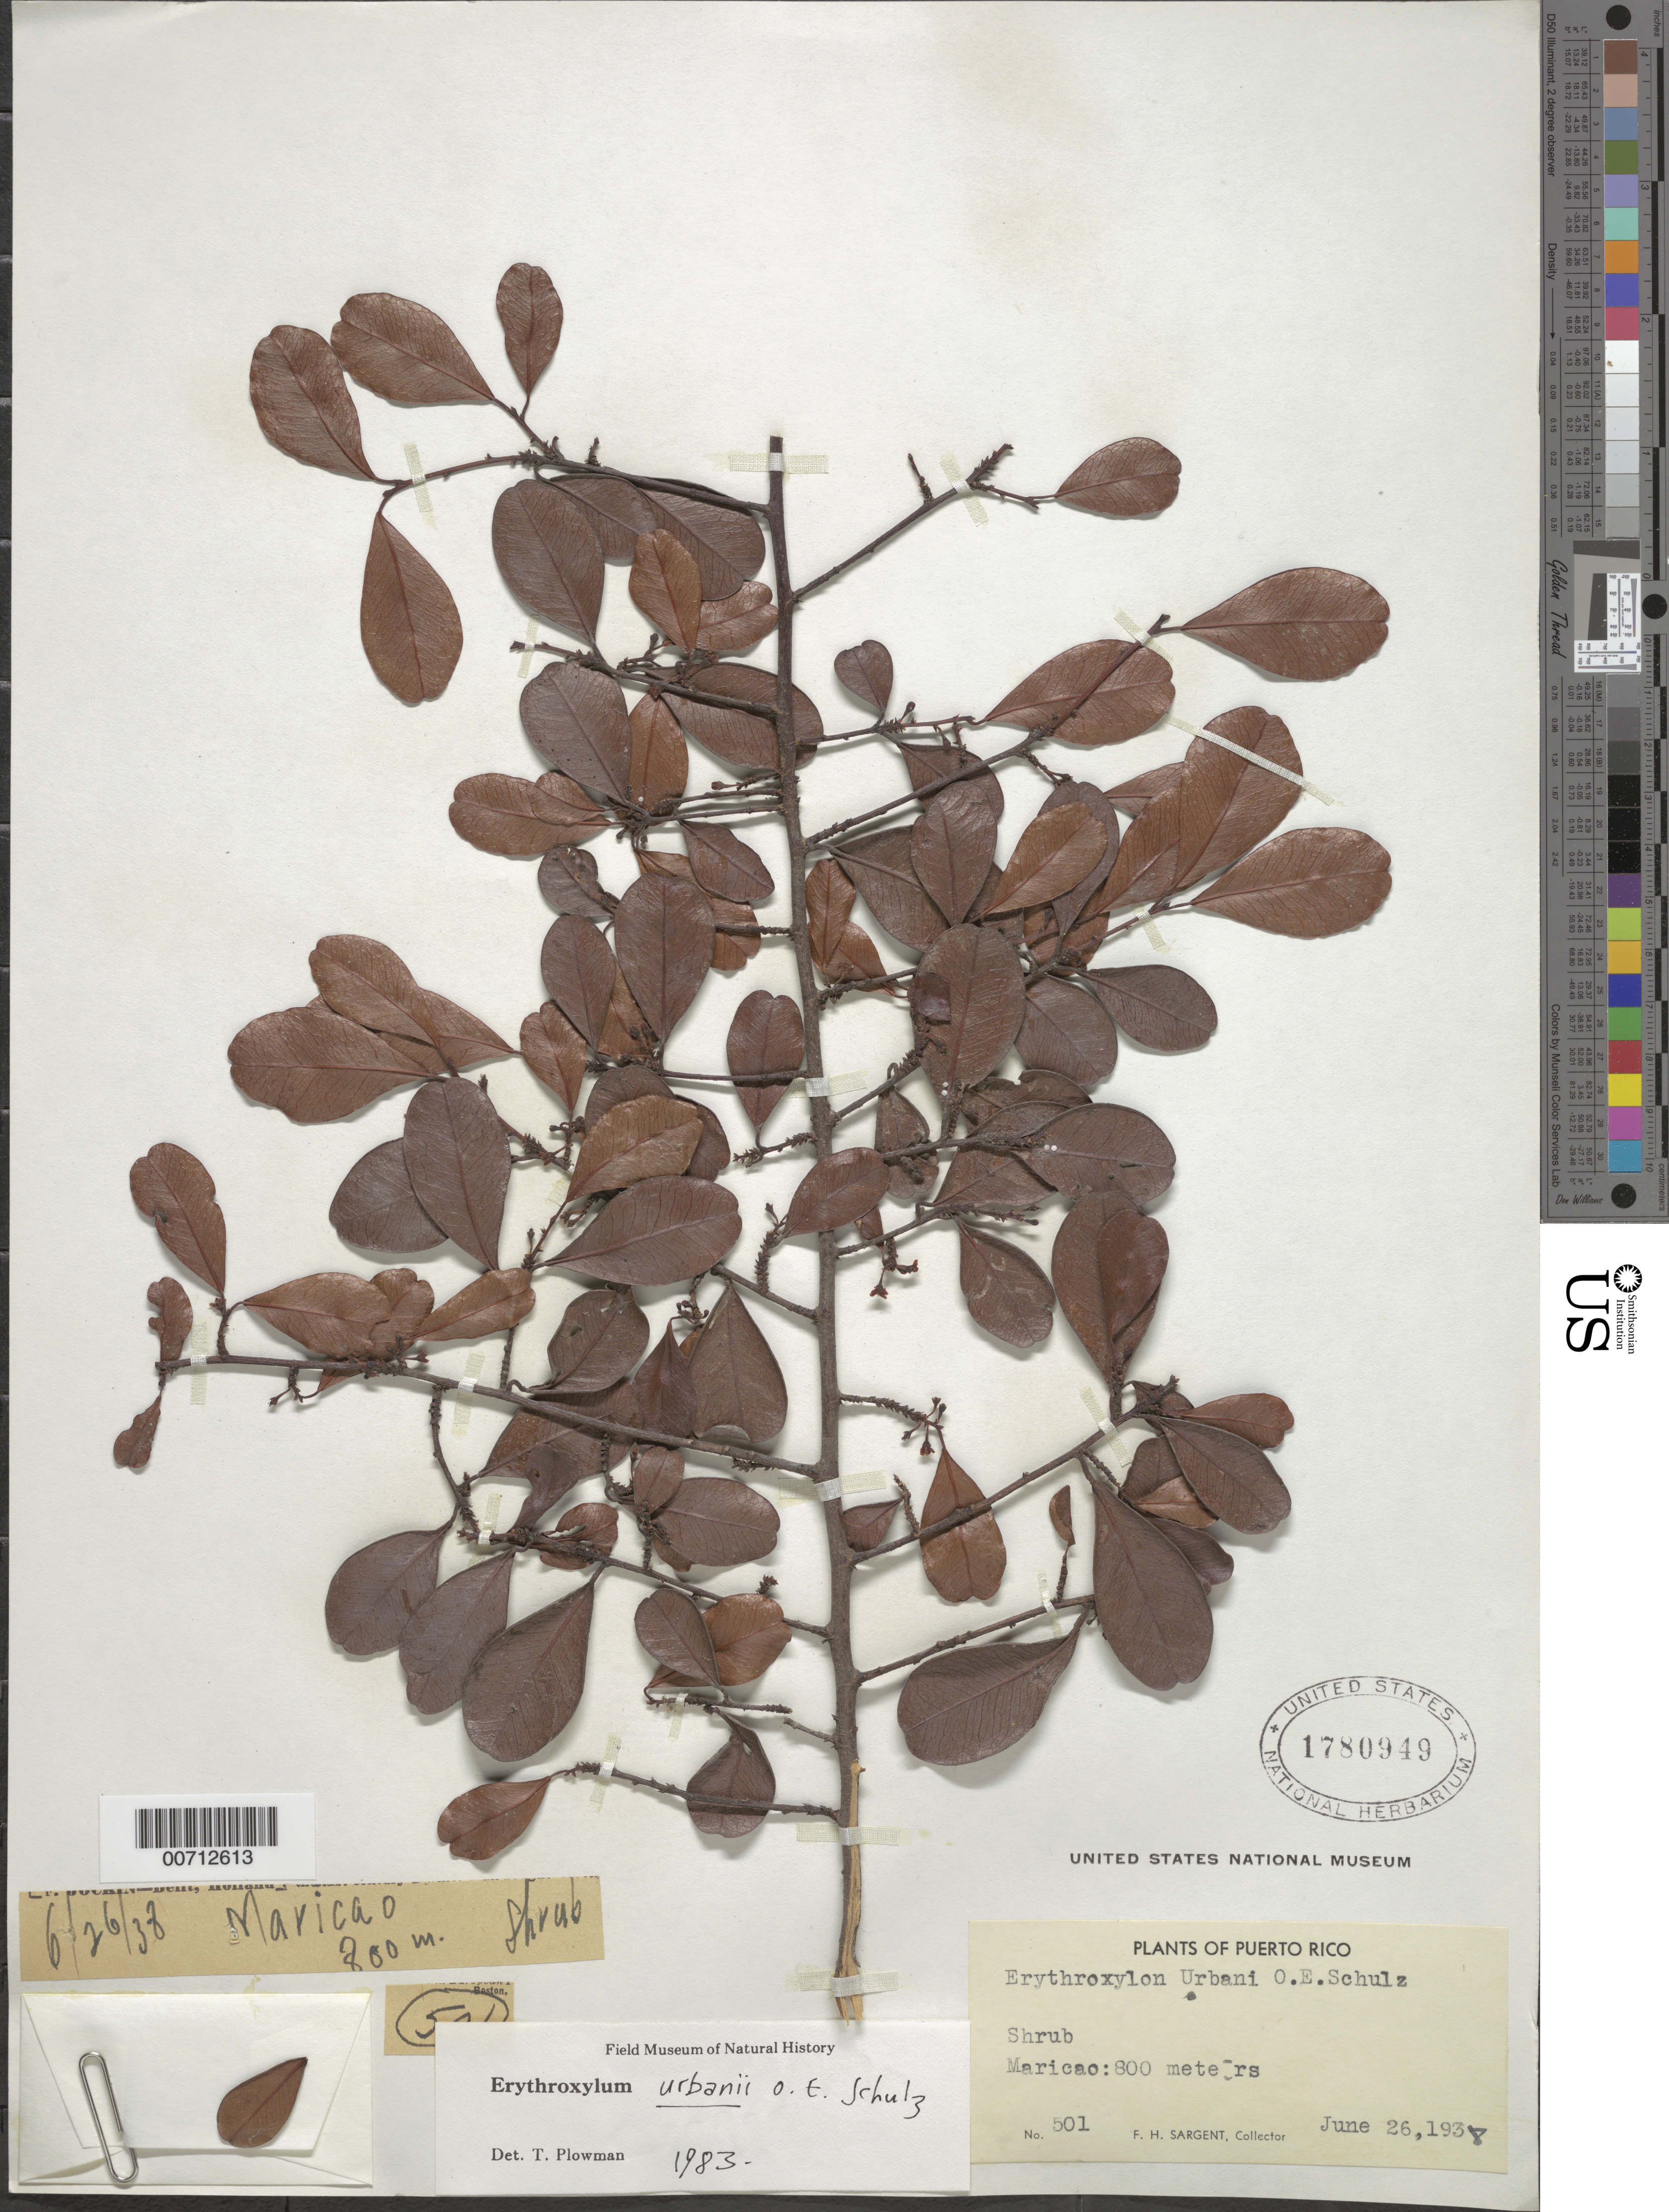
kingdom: Plantae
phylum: Tracheophyta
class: Magnoliopsida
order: Malpighiales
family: Erythroxylaceae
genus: Erythroxylum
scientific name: Erythroxylum urbanii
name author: O.E. Schulz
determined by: Plowman, Timothy C.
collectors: F. H. Sargent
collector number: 501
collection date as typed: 26 Jun 1938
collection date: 1938-06-26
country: Puerto Rico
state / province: Maricao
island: Greater Antilles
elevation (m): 800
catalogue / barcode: US 1780949